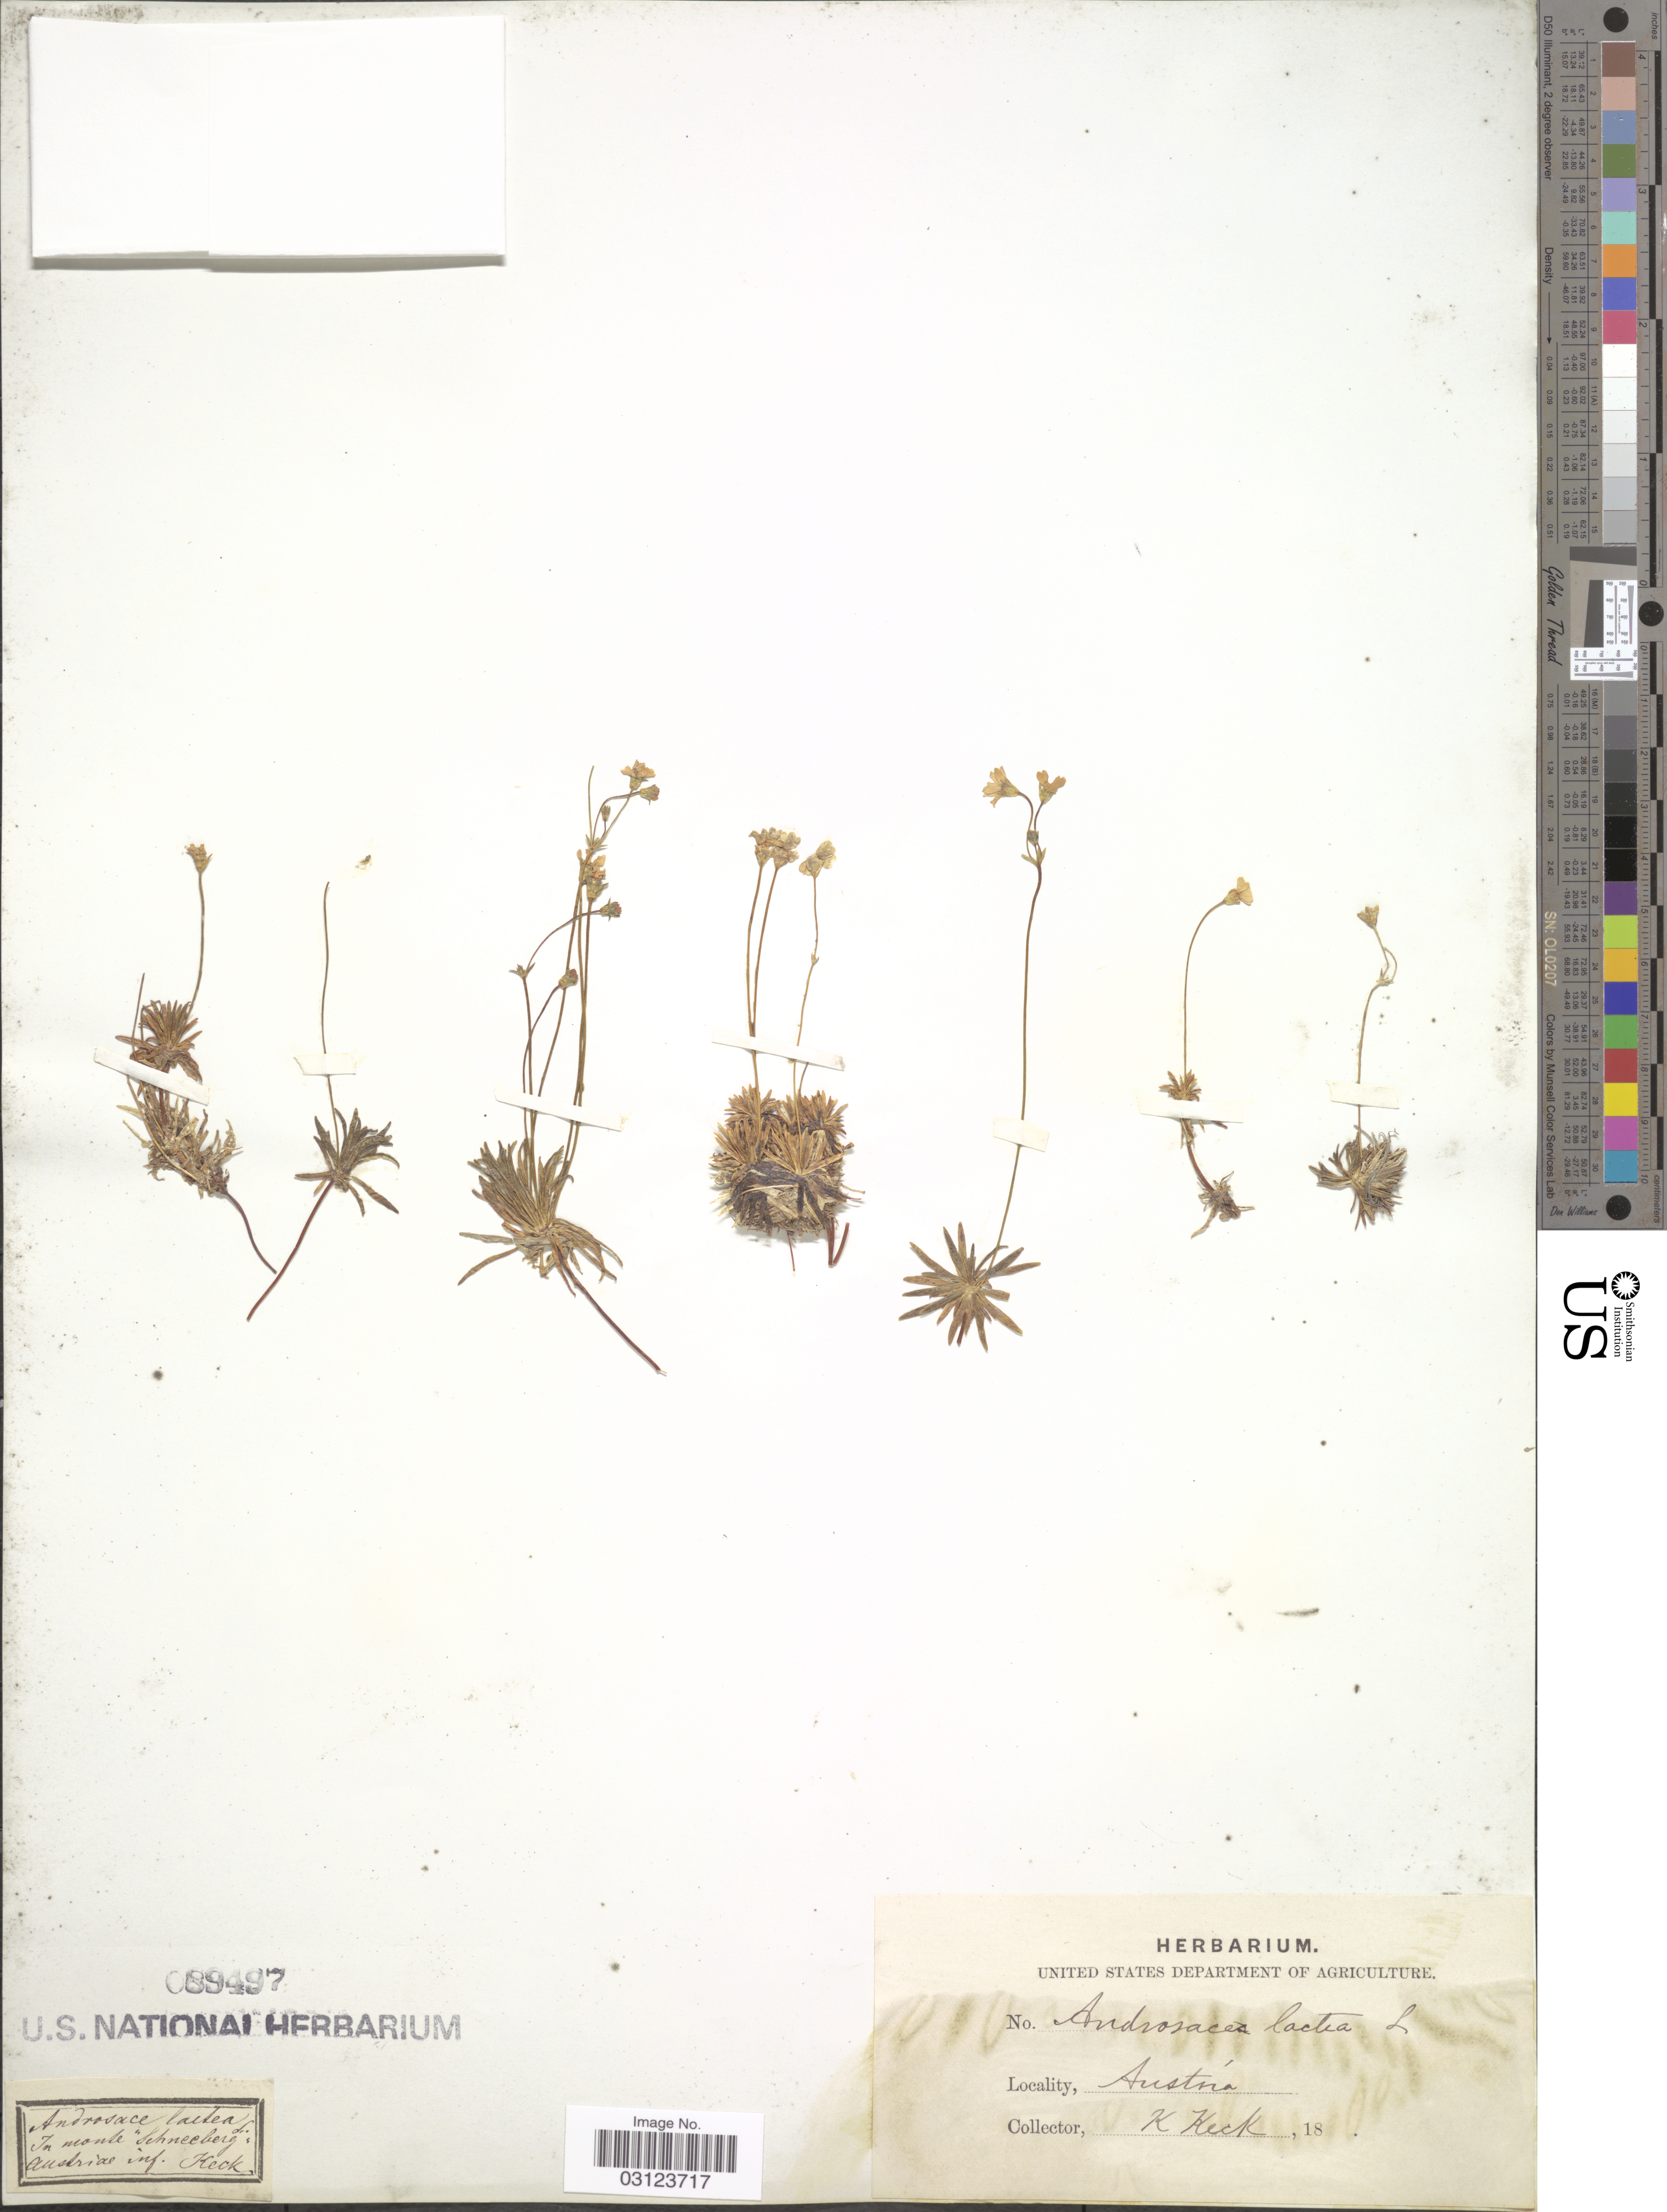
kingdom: Plantae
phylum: Tracheophyta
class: Magnoliopsida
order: Ericales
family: Primulaceae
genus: Androsace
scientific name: Androsace lactea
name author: L.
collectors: K. Keck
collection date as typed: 18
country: Austria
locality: In monte "Schneeberg".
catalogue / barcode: US 89497